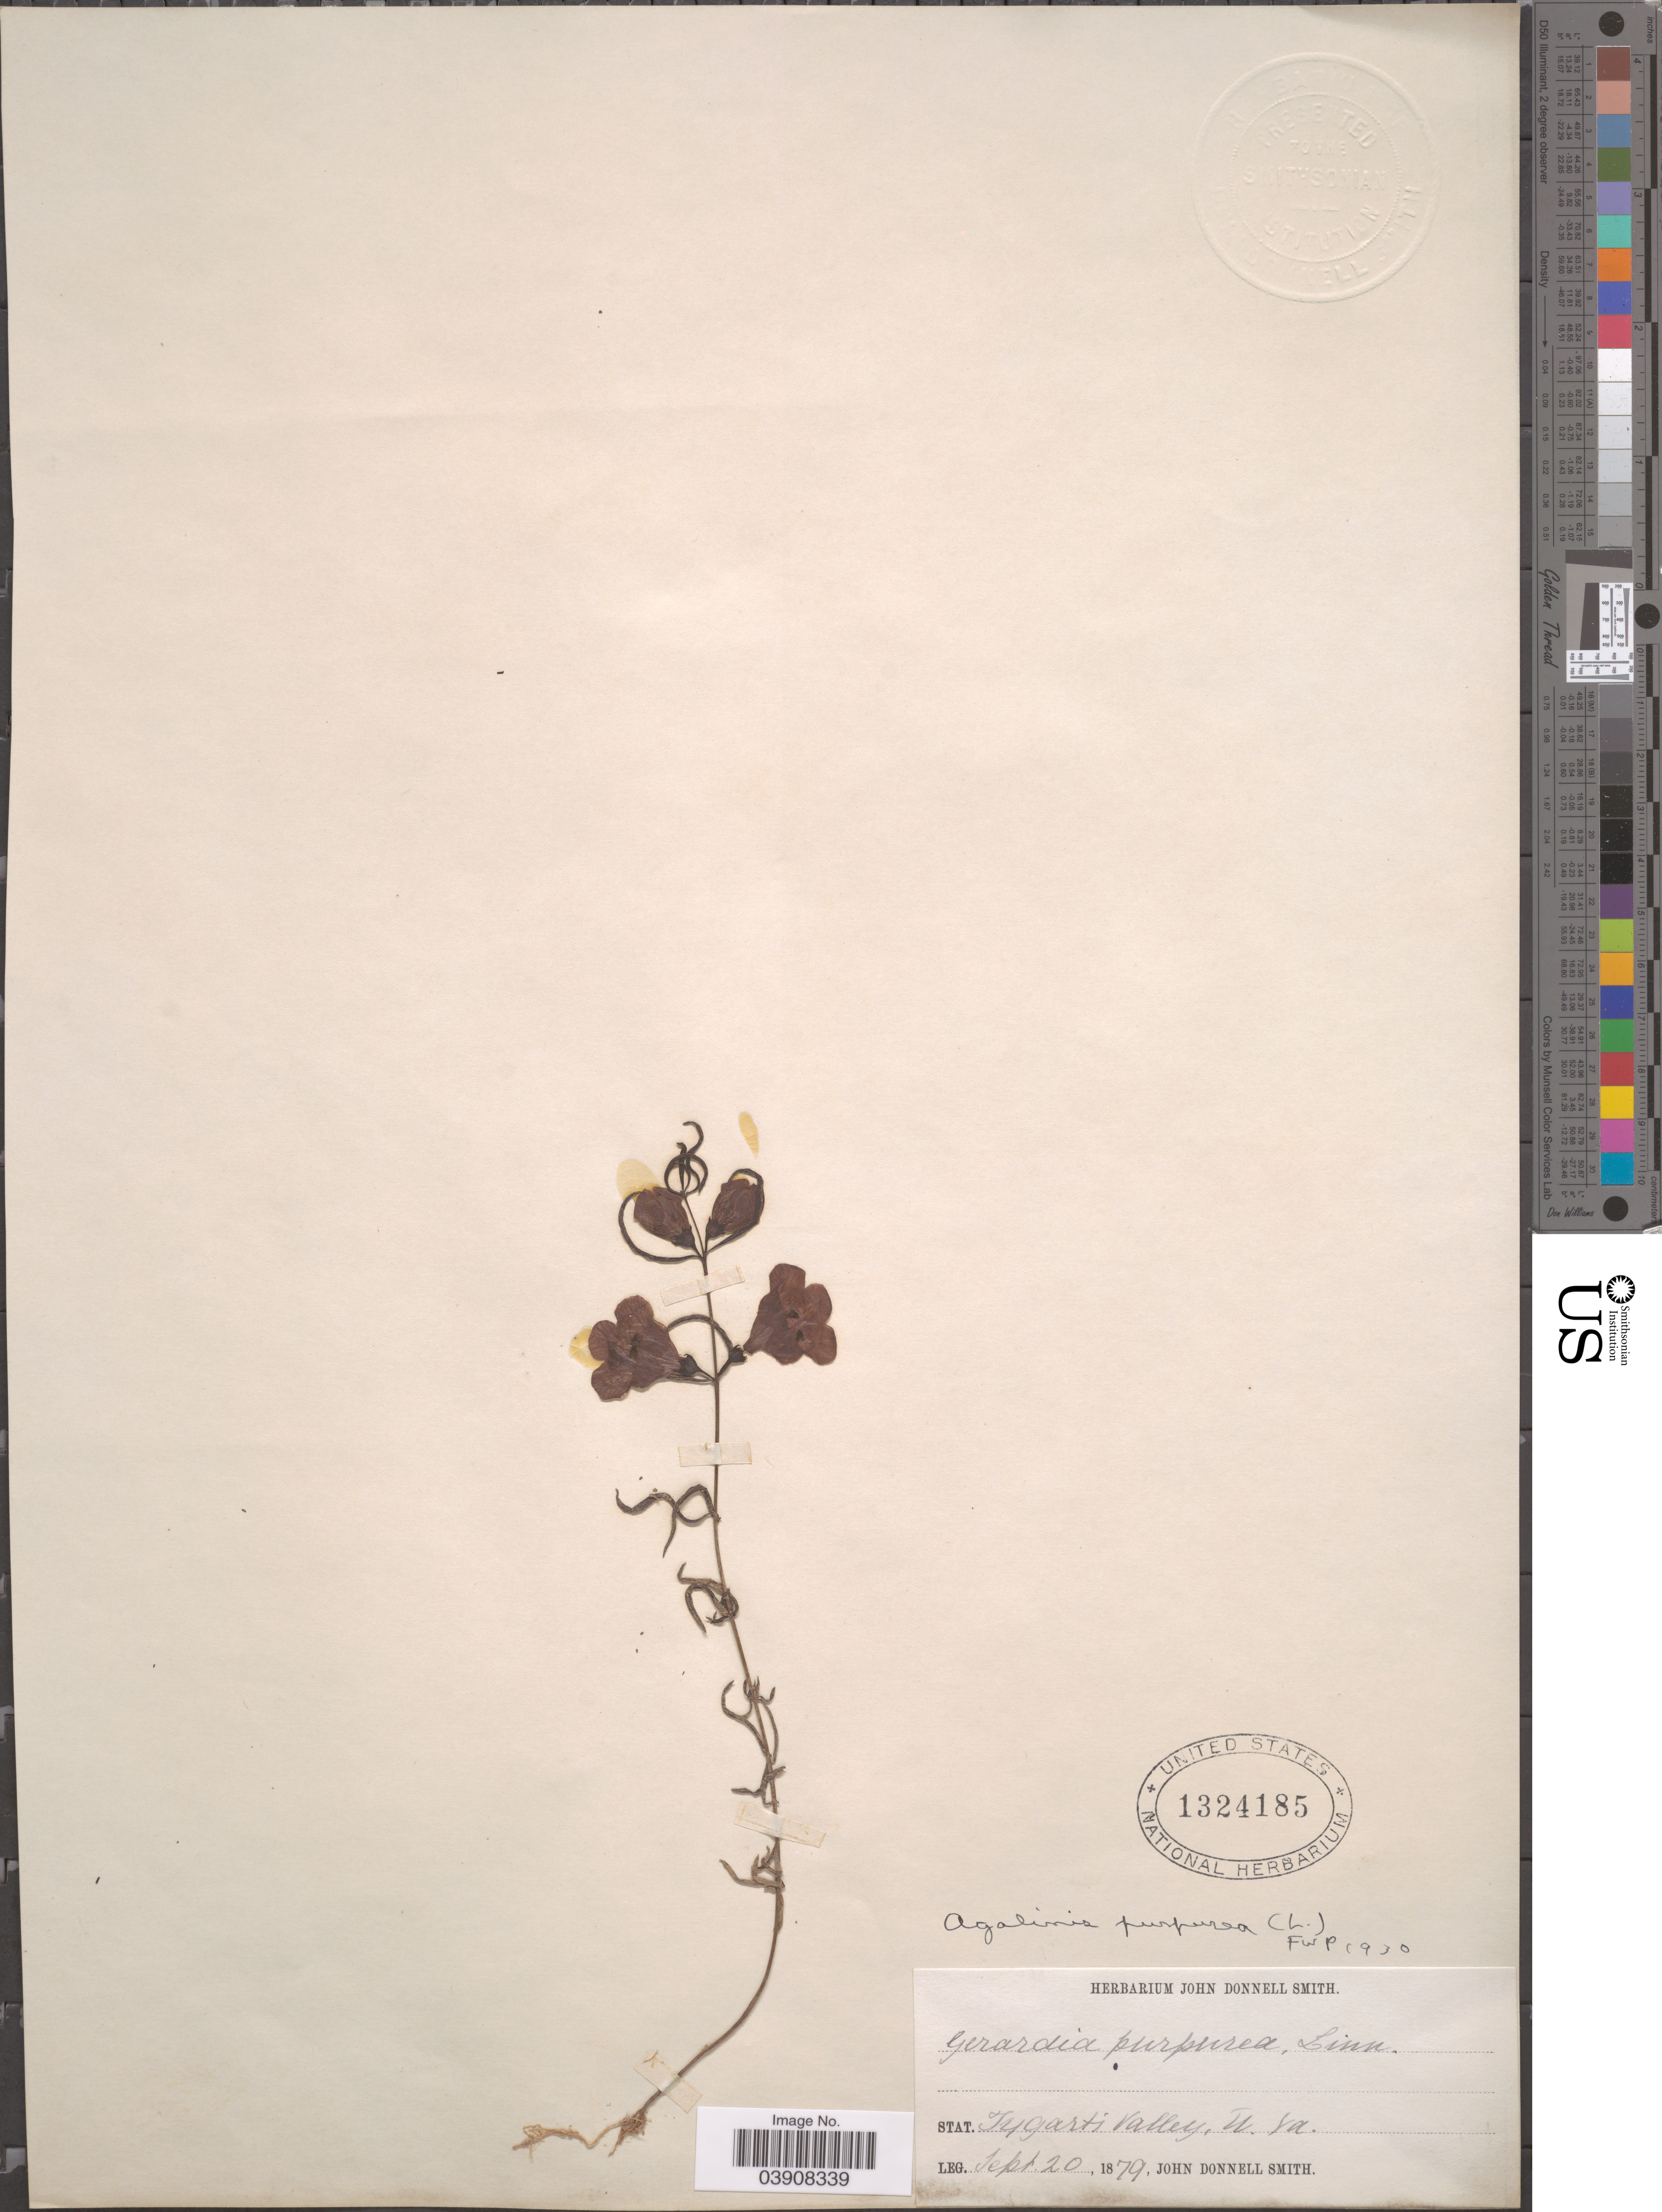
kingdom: Plantae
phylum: Tracheophyta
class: Magnoliopsida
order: Lamiales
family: Orobanchaceae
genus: Agalinis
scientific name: Agalinis purpurea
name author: (L.) Pennell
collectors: J. Donnell Smith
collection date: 1879-09-20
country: United States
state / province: West Virginia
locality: Stat. Tygart's Valley.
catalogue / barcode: US 1324185